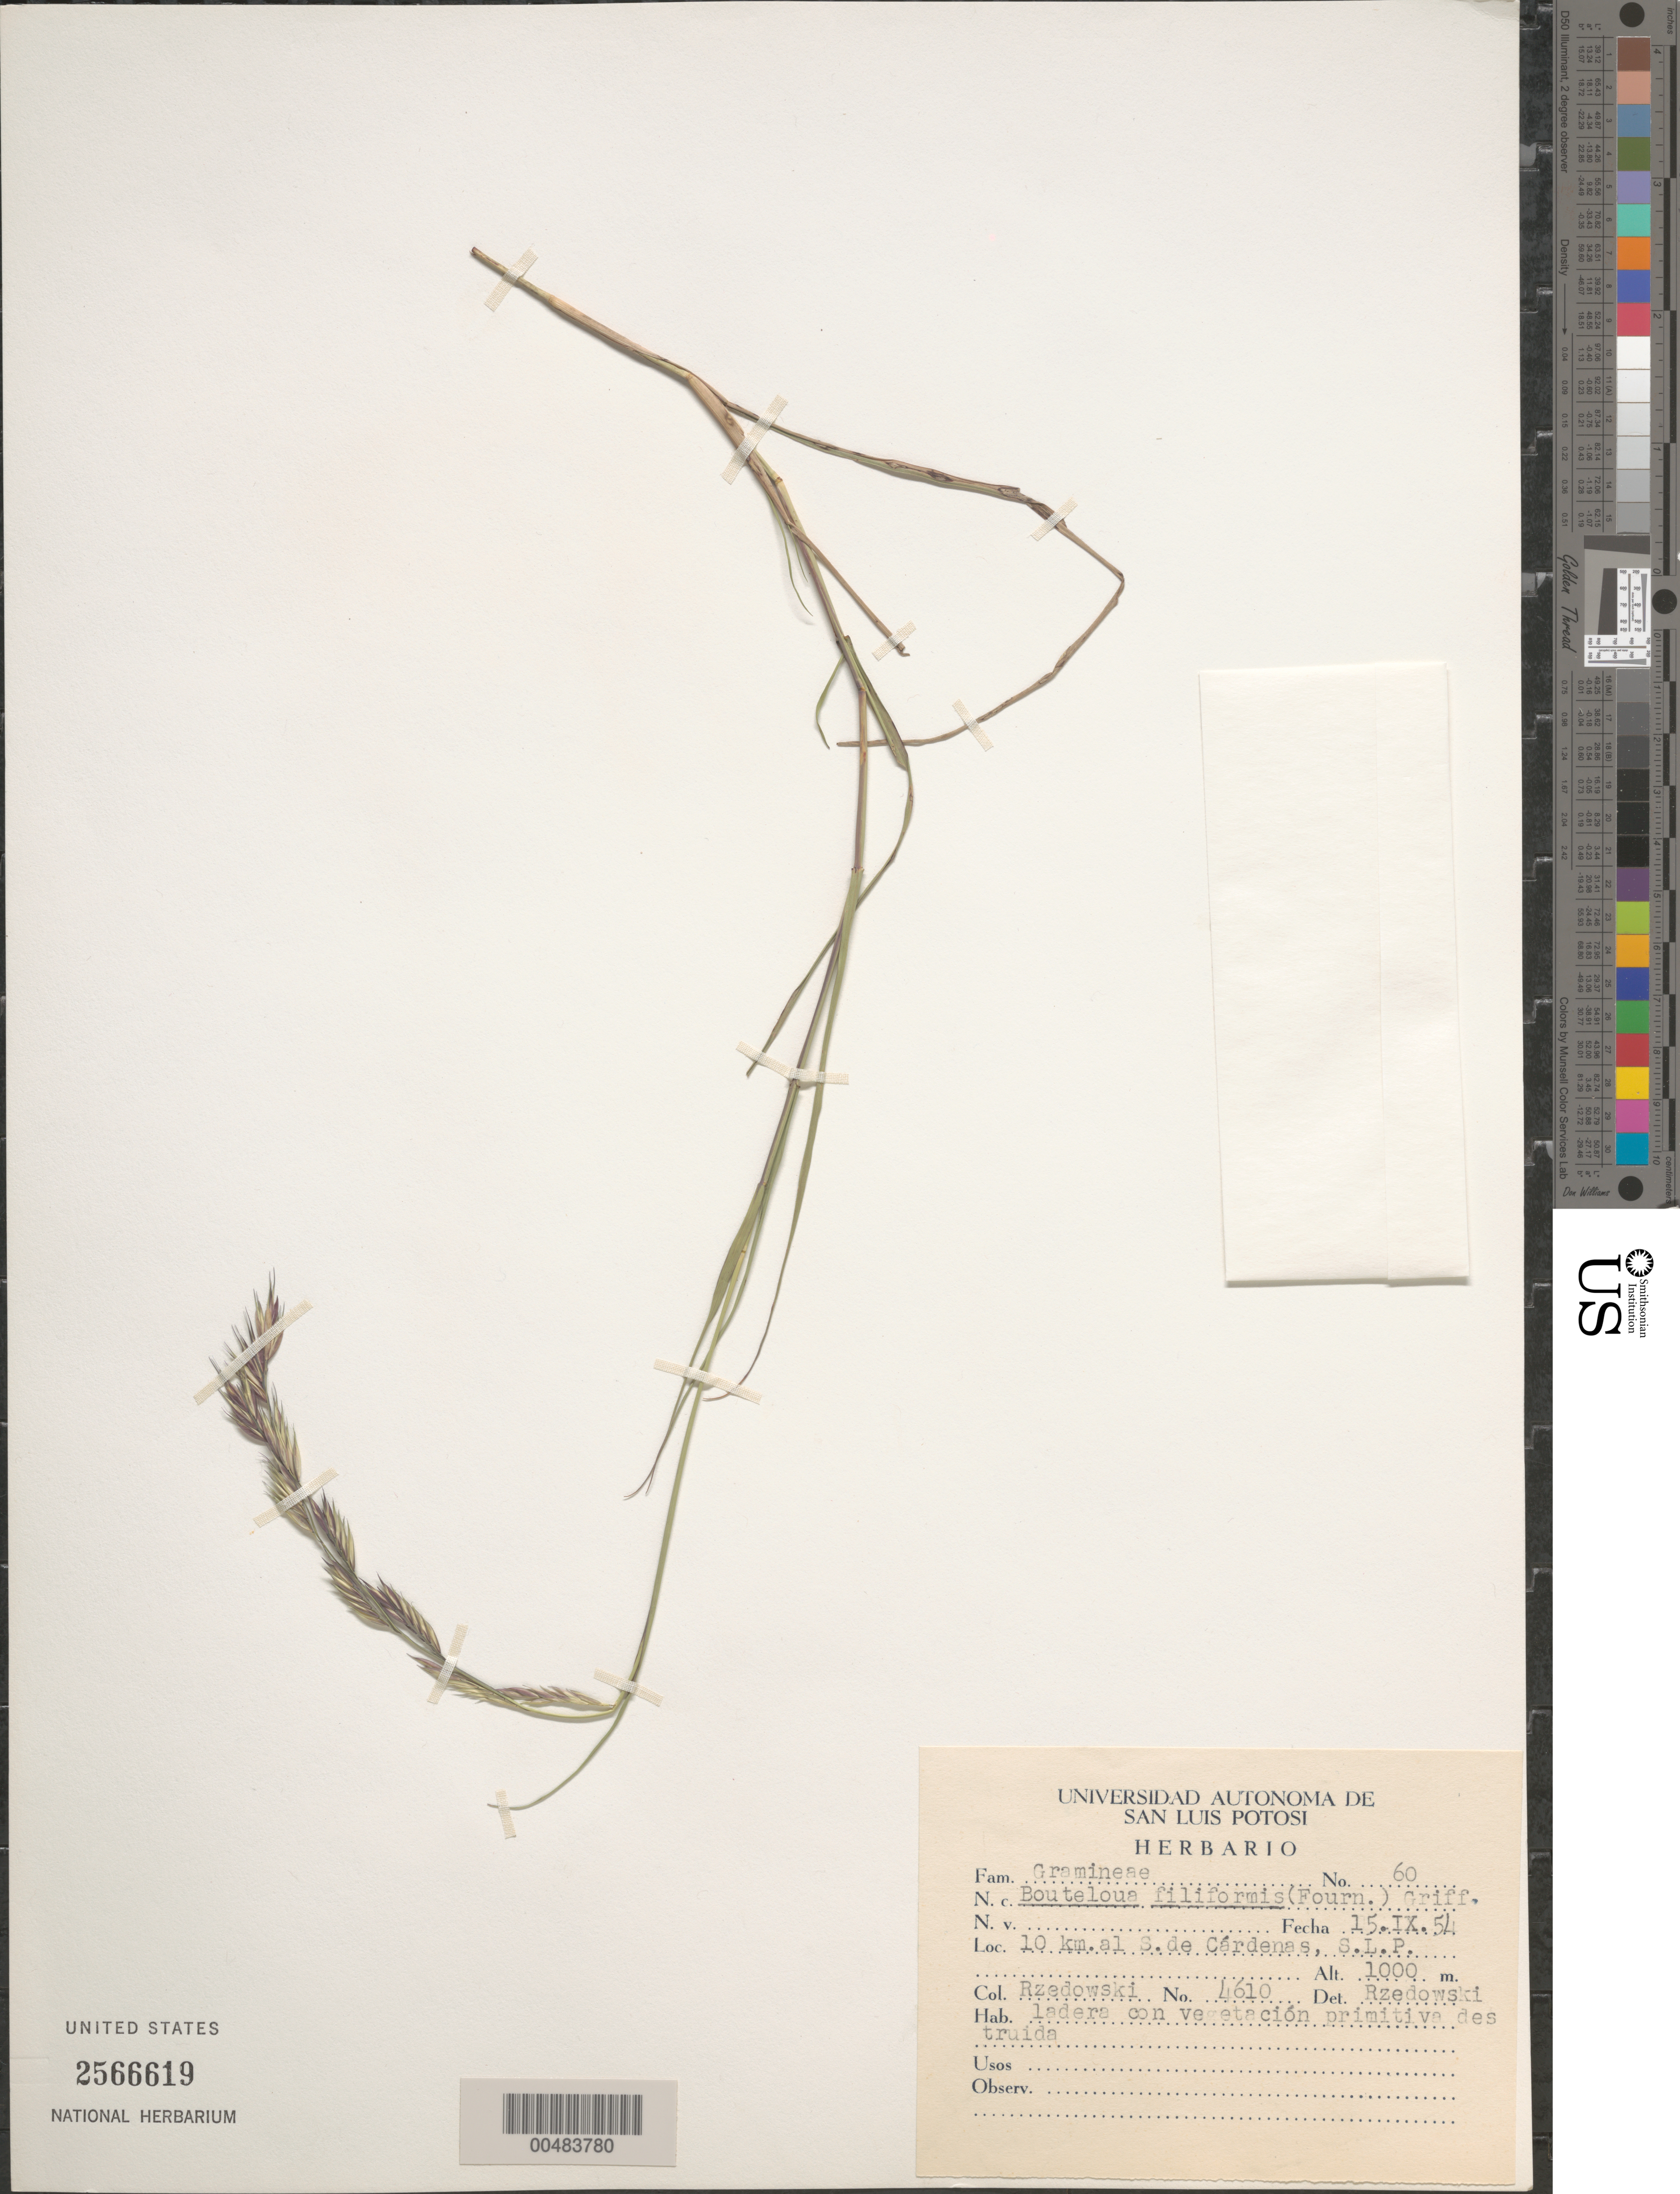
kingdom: Plantae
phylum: Tracheophyta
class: Liliopsida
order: Poales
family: Poaceae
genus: Bouteloua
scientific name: Bouteloua repens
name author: (Kunth) Scribn. & Merr.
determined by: Rzedowski, J.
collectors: J. Rzedowski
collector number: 60/4610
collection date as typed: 15 Sep 1954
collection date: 1954-09-15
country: Mexico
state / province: San Luis Potosi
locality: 10 km al S de Cárdenas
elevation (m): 1000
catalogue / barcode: US 2566619